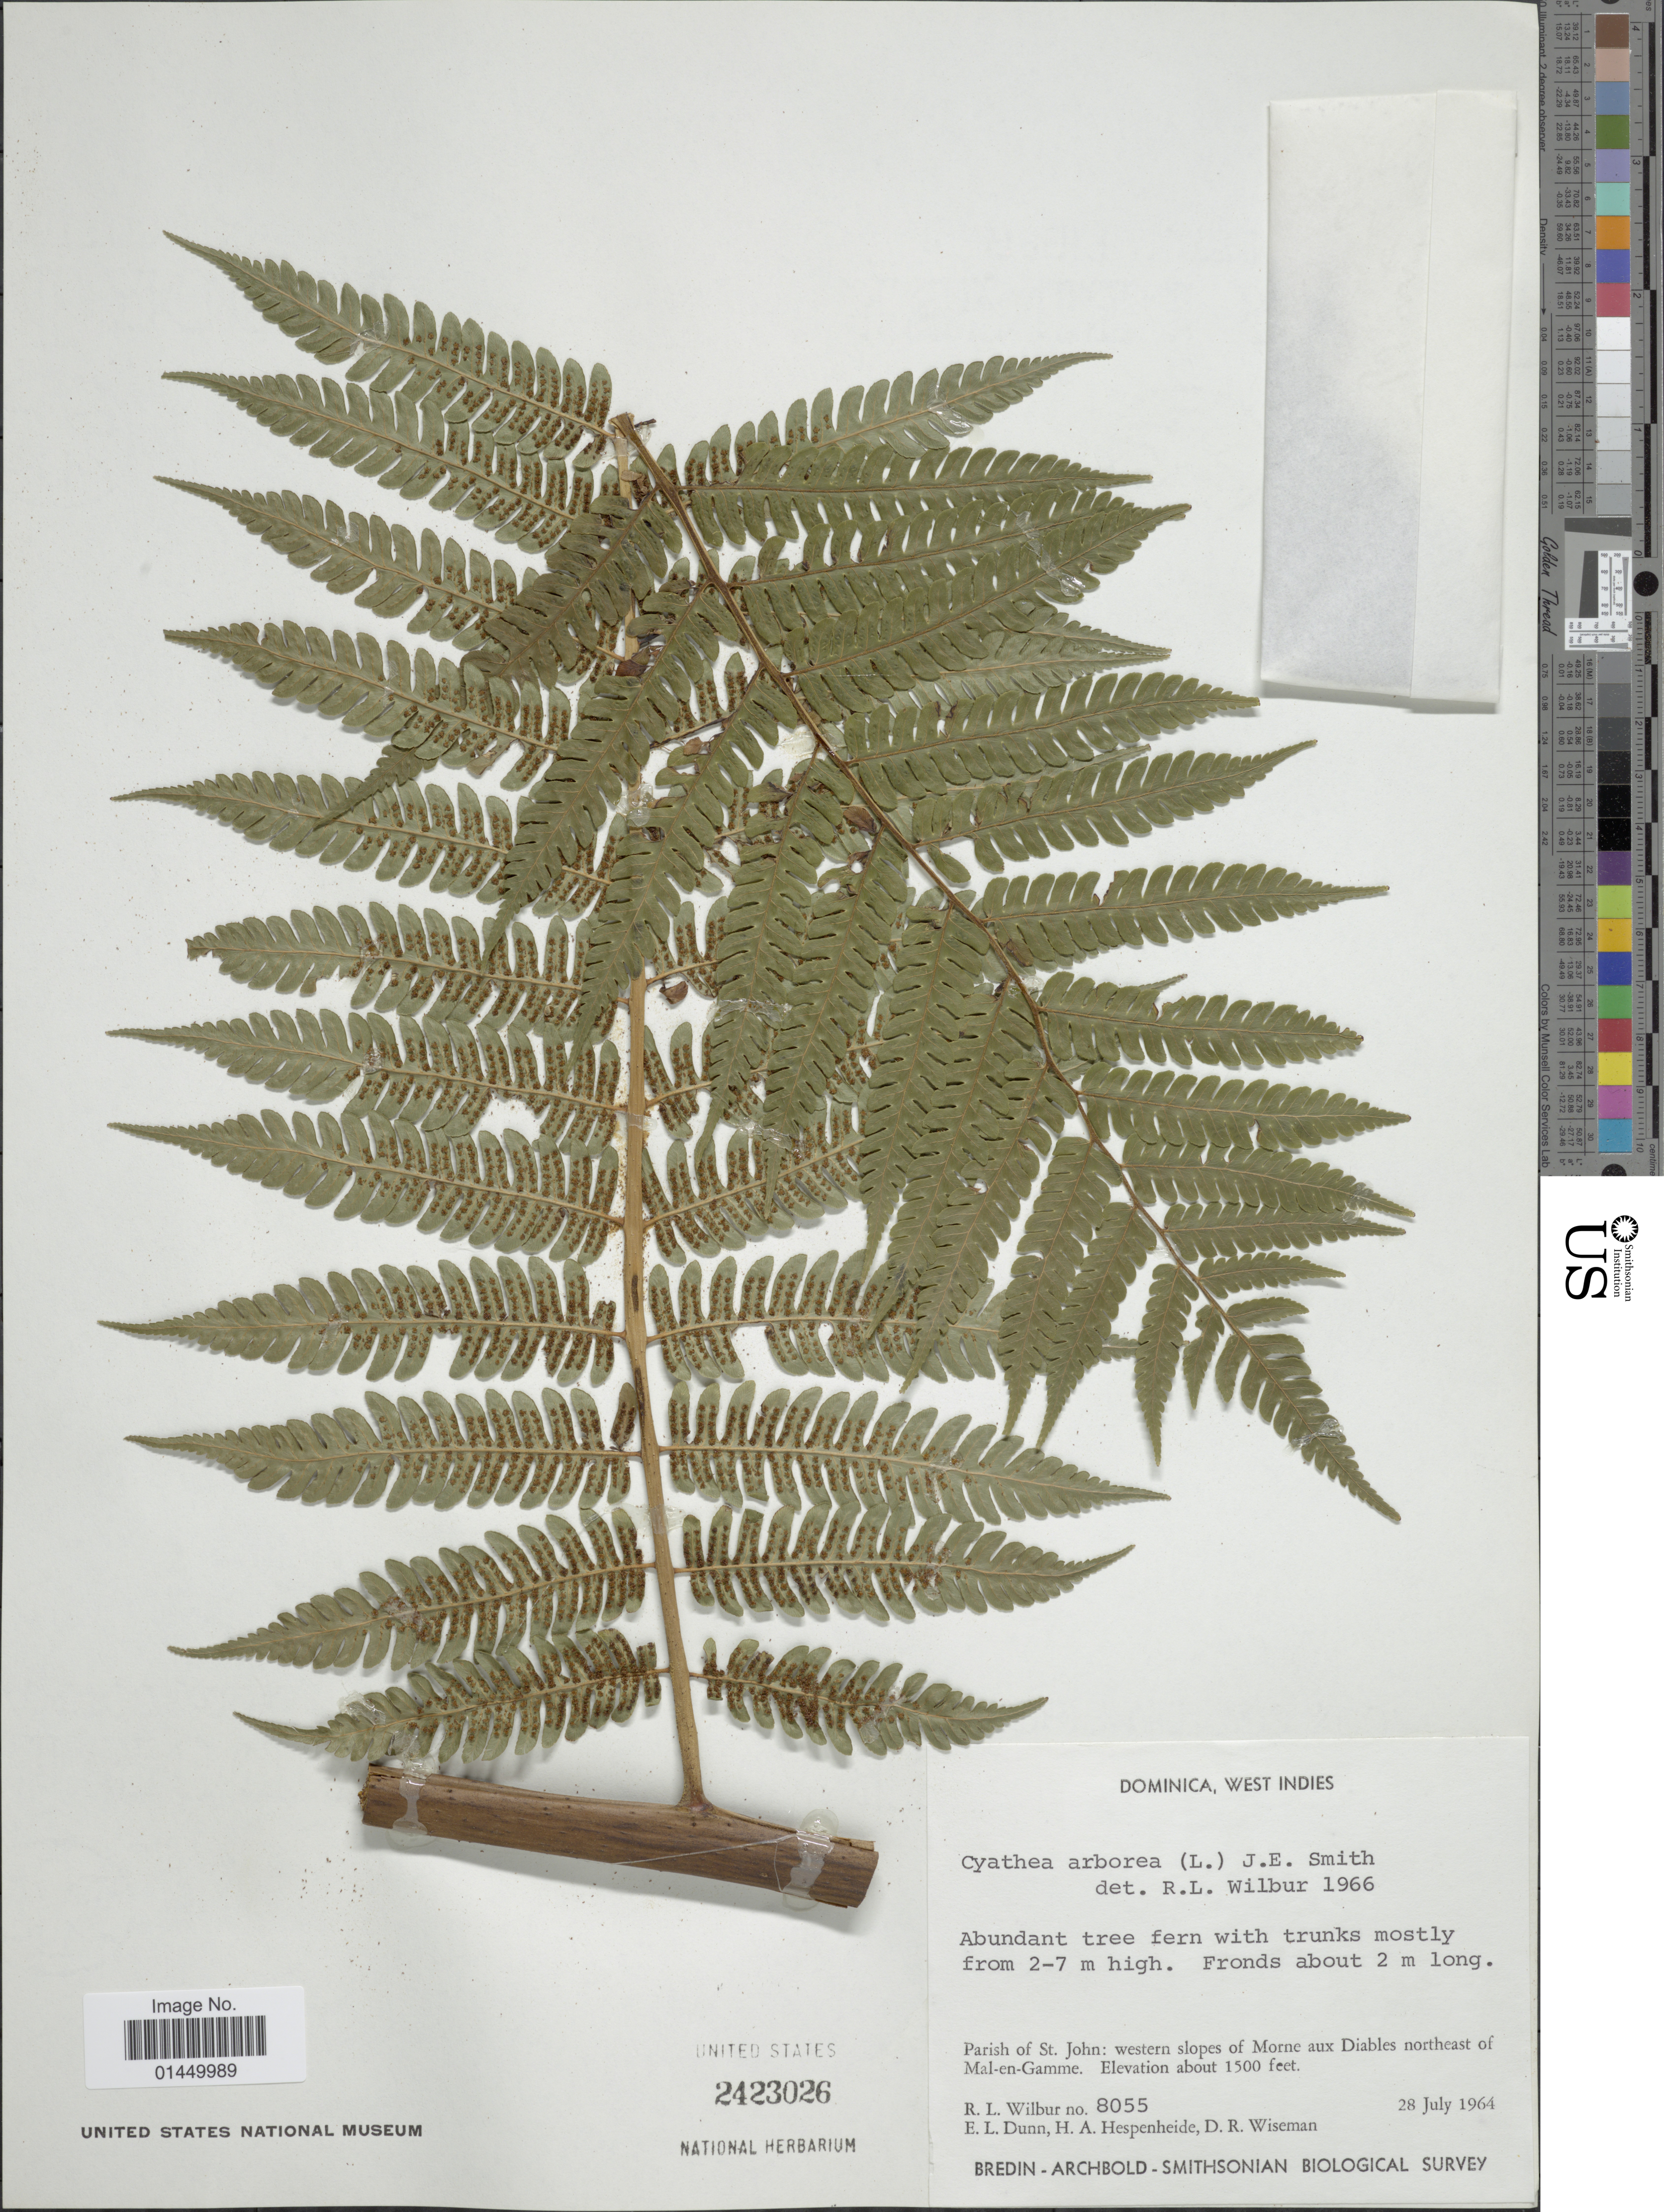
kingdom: Plantae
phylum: Tracheophyta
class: Polypodiopsida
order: Cyatheales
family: Cyatheaceae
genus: Cyathea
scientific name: Cyathea arborea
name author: (L.) Sm.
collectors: R. L. Wilbur, E. Dunn, H. A. Hespenheide & D. R. Wiseman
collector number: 8055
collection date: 1964-07-28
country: Dominica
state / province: St. John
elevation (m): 457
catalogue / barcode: US 2423026